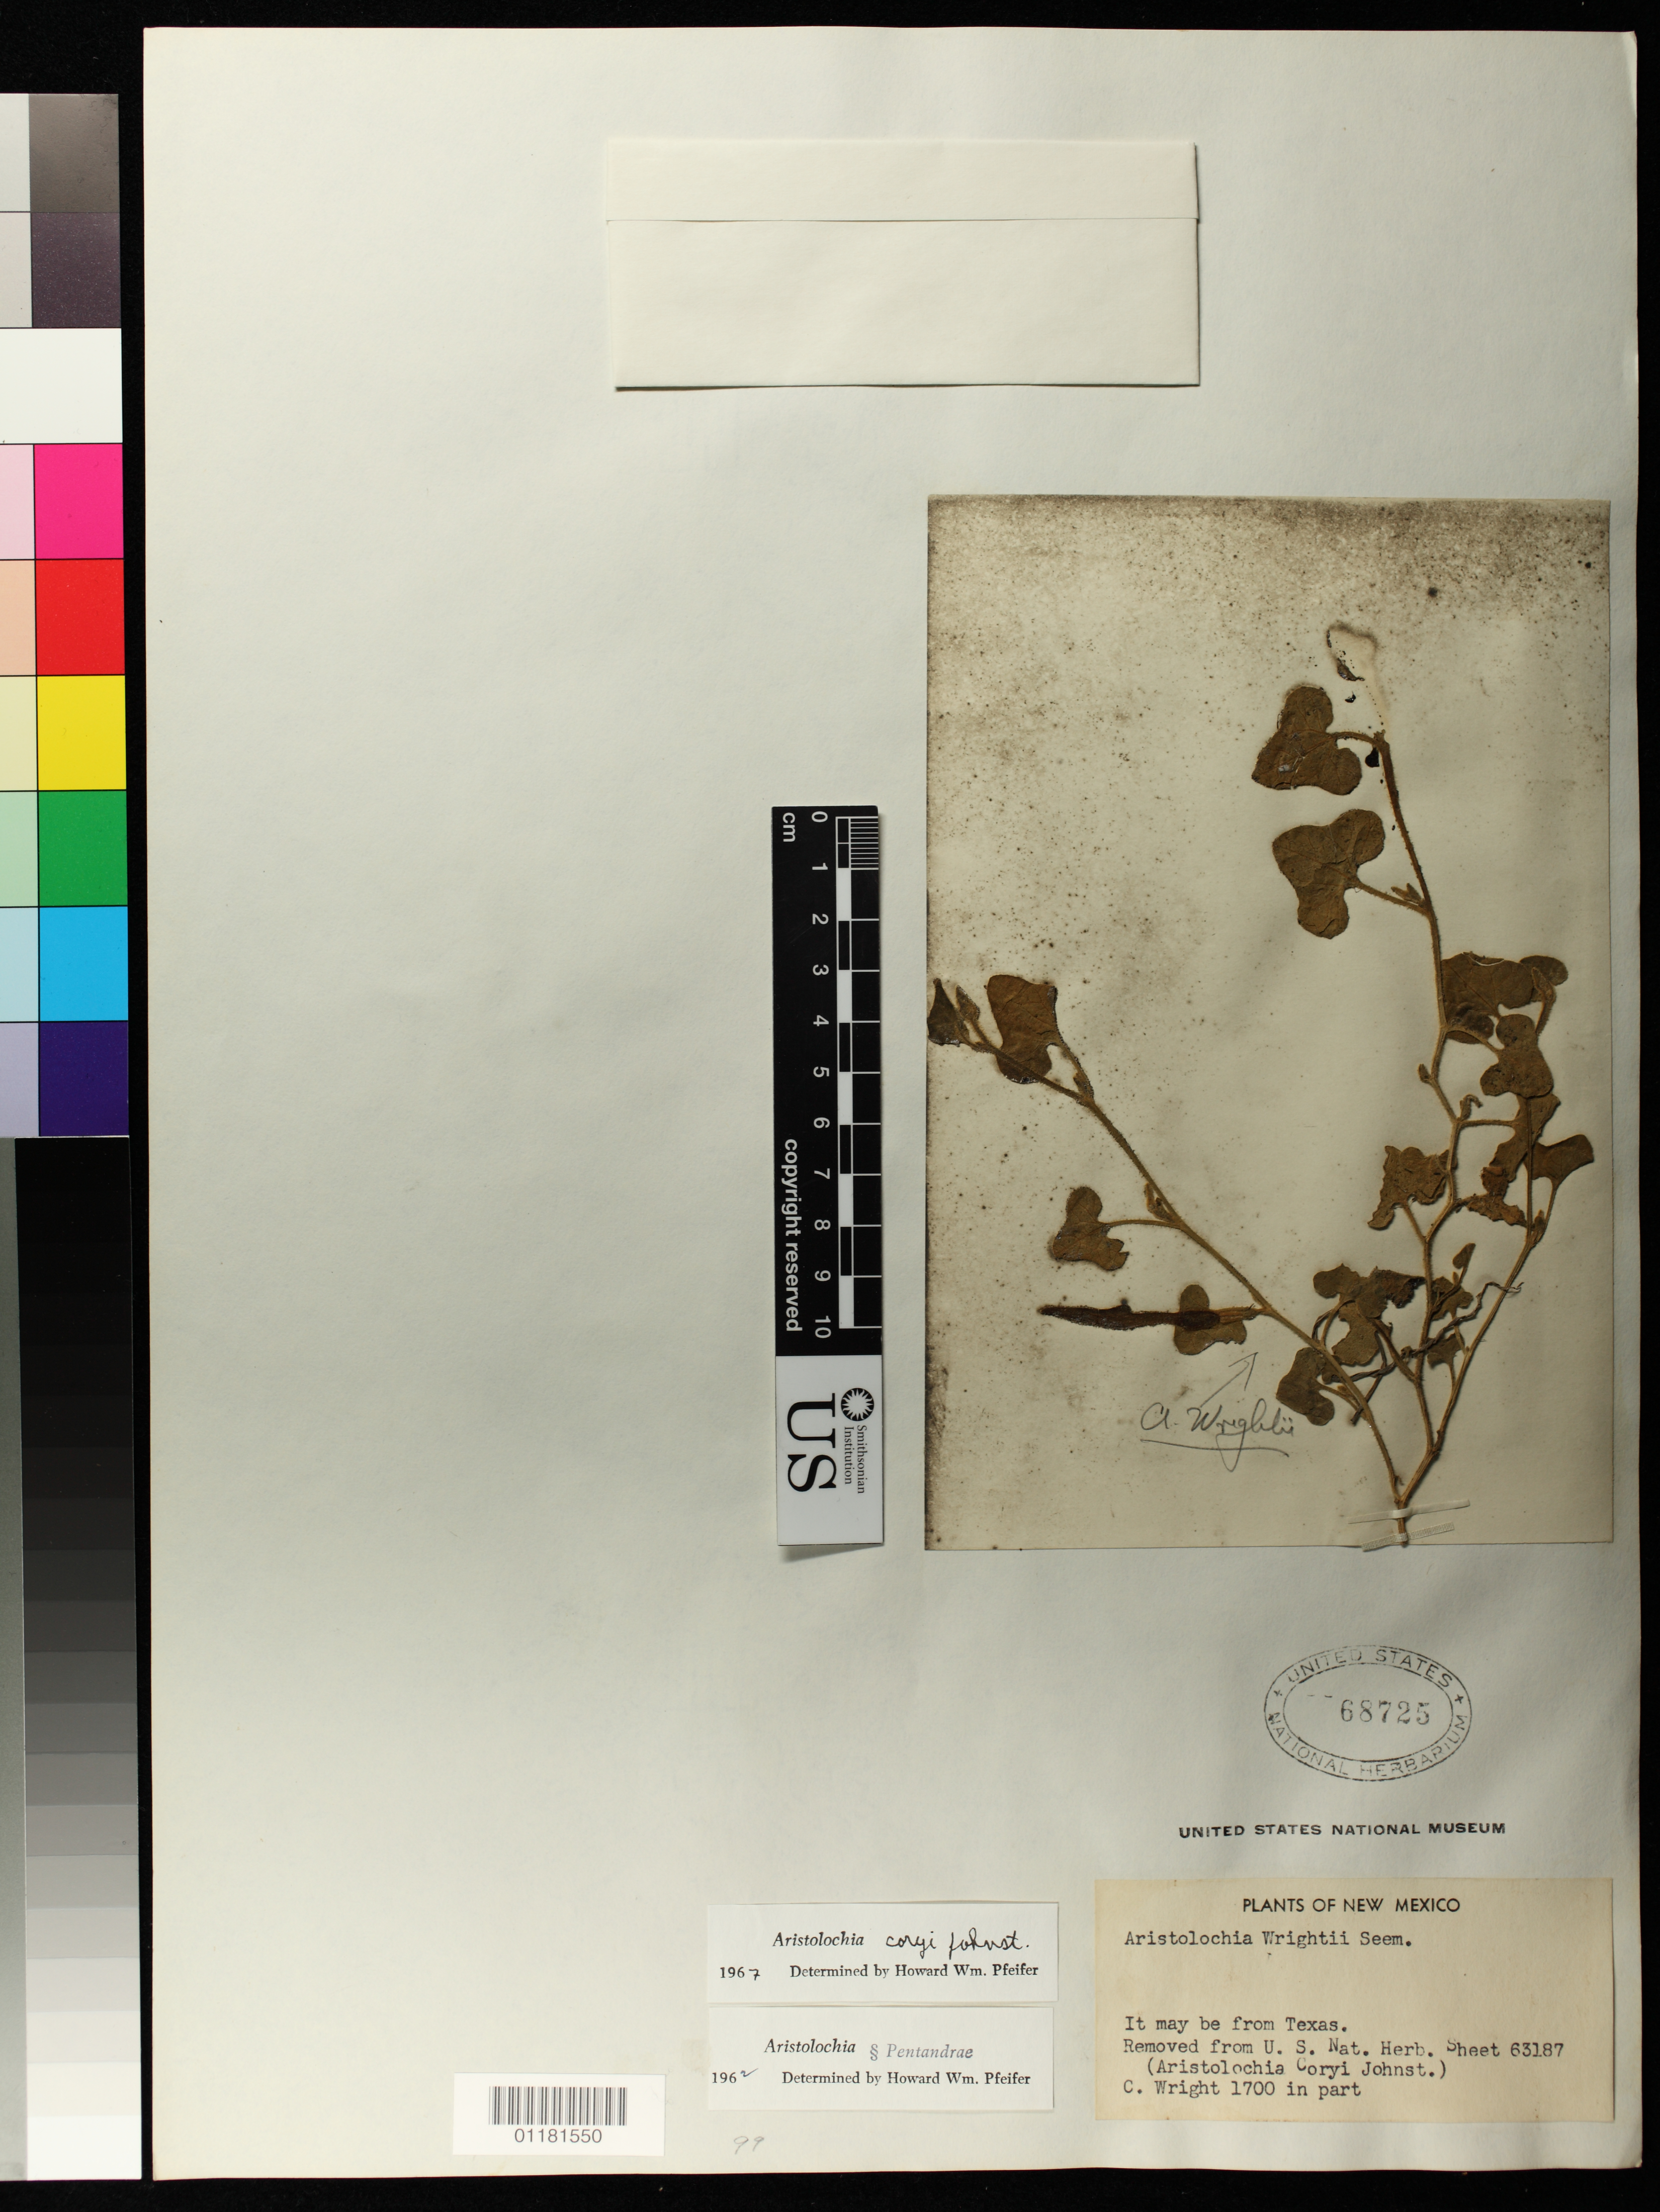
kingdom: Plantae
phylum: Tracheophyta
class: Magnoliopsida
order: Piperales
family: Aristolochiaceae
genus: Aristolochia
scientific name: Aristolochia coryi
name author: I.M. Johnst.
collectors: C. Wright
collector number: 1700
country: United States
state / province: Texas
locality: It may be from Texas.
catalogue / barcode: US 68725